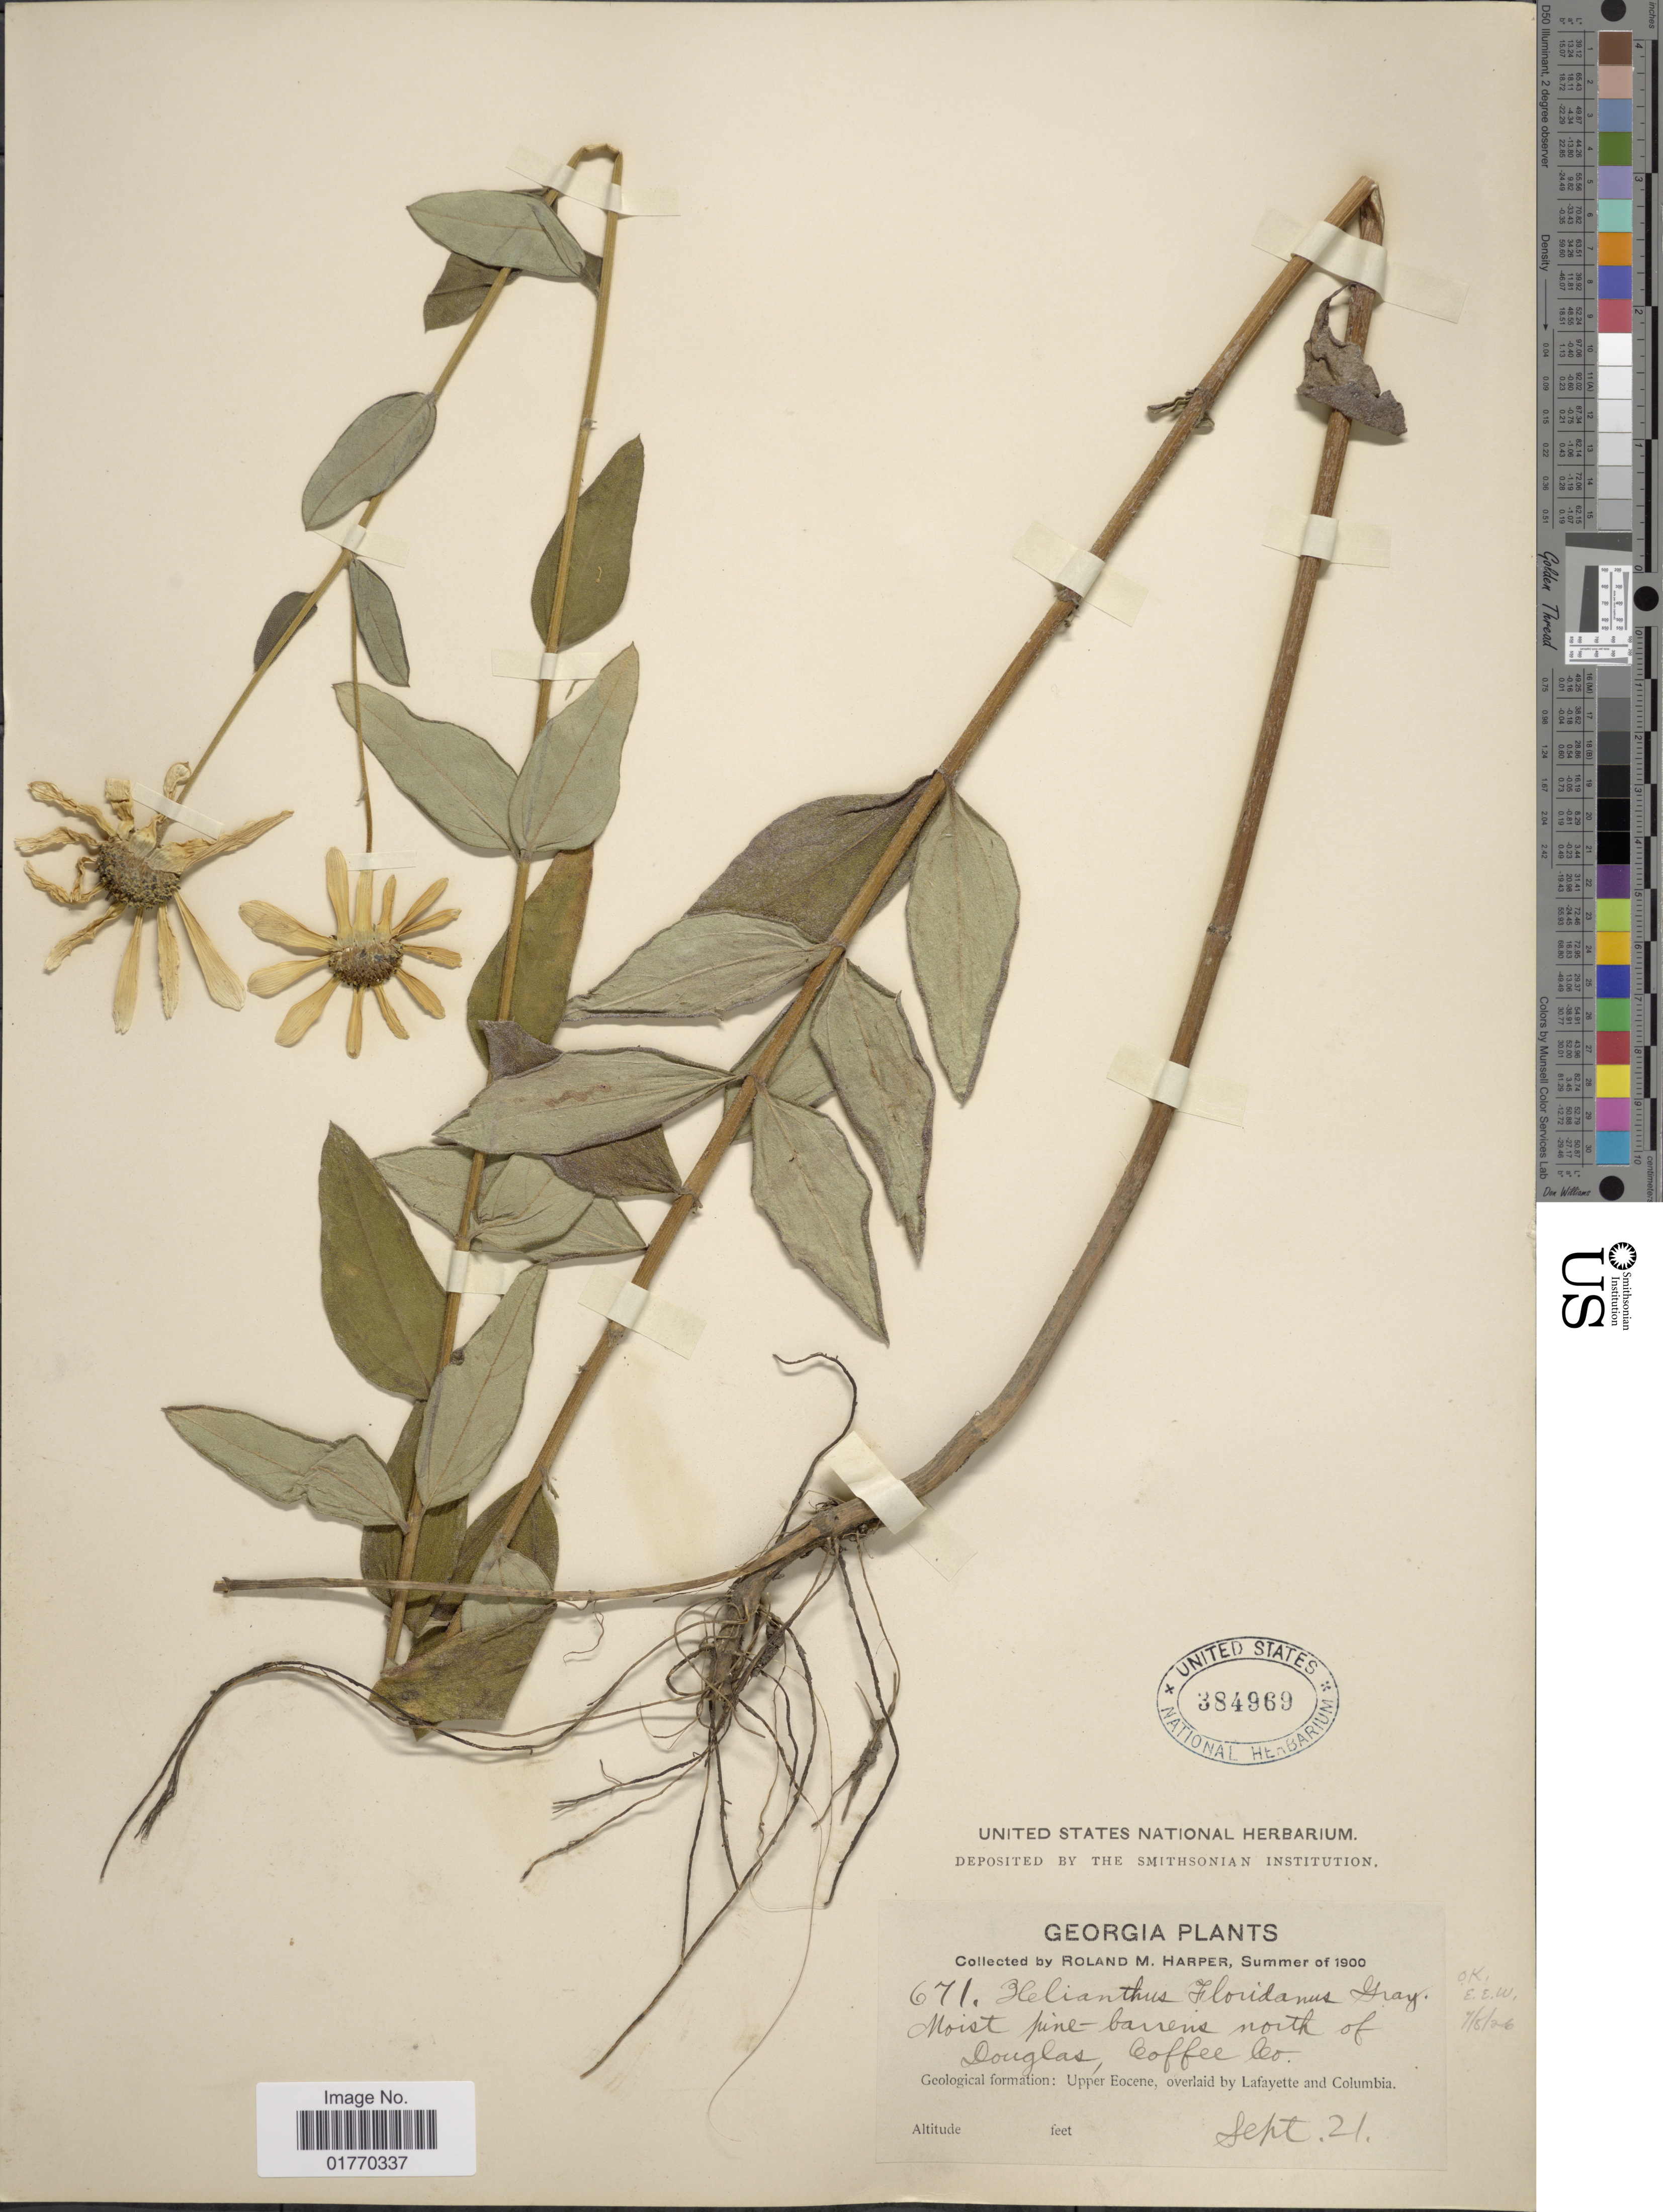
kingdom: Plantae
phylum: Tracheophyta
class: Magnoliopsida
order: Asterales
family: Asteraceae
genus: Helianthus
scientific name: Helianthus floridanus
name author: A. Gray ex Chapm.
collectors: R. M. Harper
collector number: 671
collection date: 1900-09-21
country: United States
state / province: Georgia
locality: Moist pine-barrens north of Douglas, Coffee Co. Geological formation: Upper Eocone, overlaid by Lafayette and Columbia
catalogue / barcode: US 384969